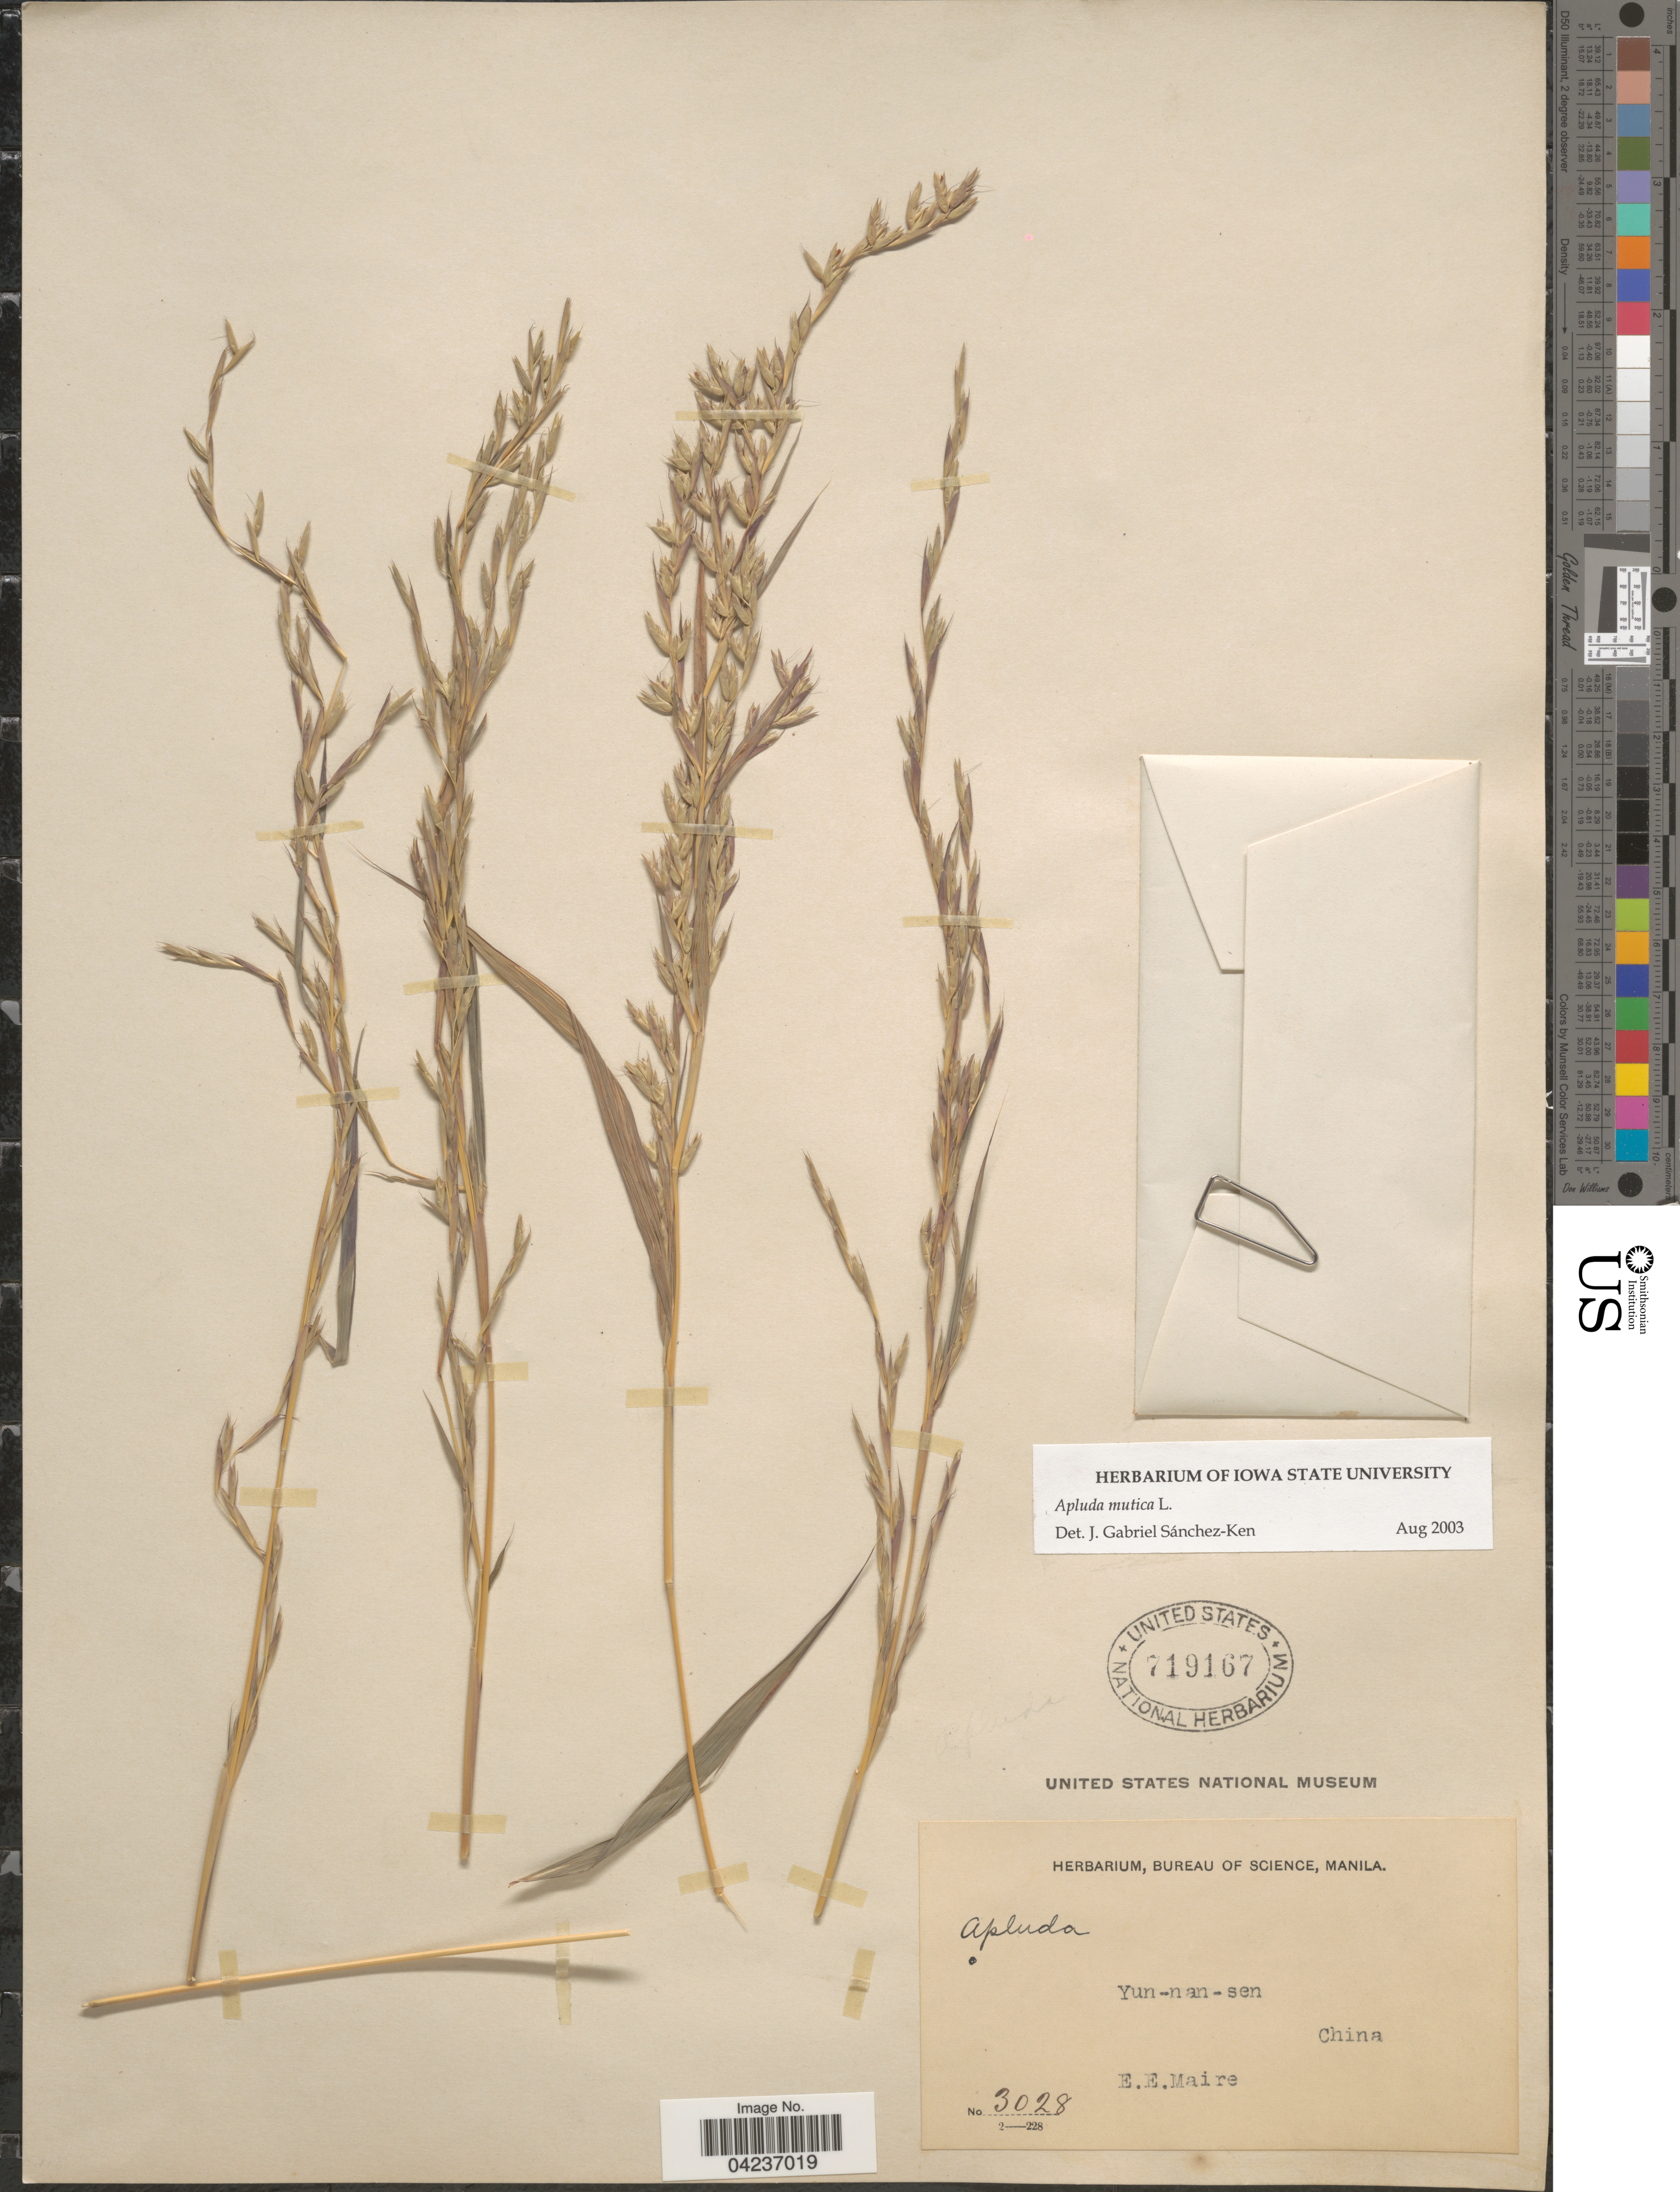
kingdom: Plantae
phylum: Tracheophyta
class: Liliopsida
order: Poales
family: Poaceae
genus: Apluda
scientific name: Apluda mutica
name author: L.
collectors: E. E. Maire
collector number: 3028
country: China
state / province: Yunnan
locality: Yun-nan-sen.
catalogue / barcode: US 719167